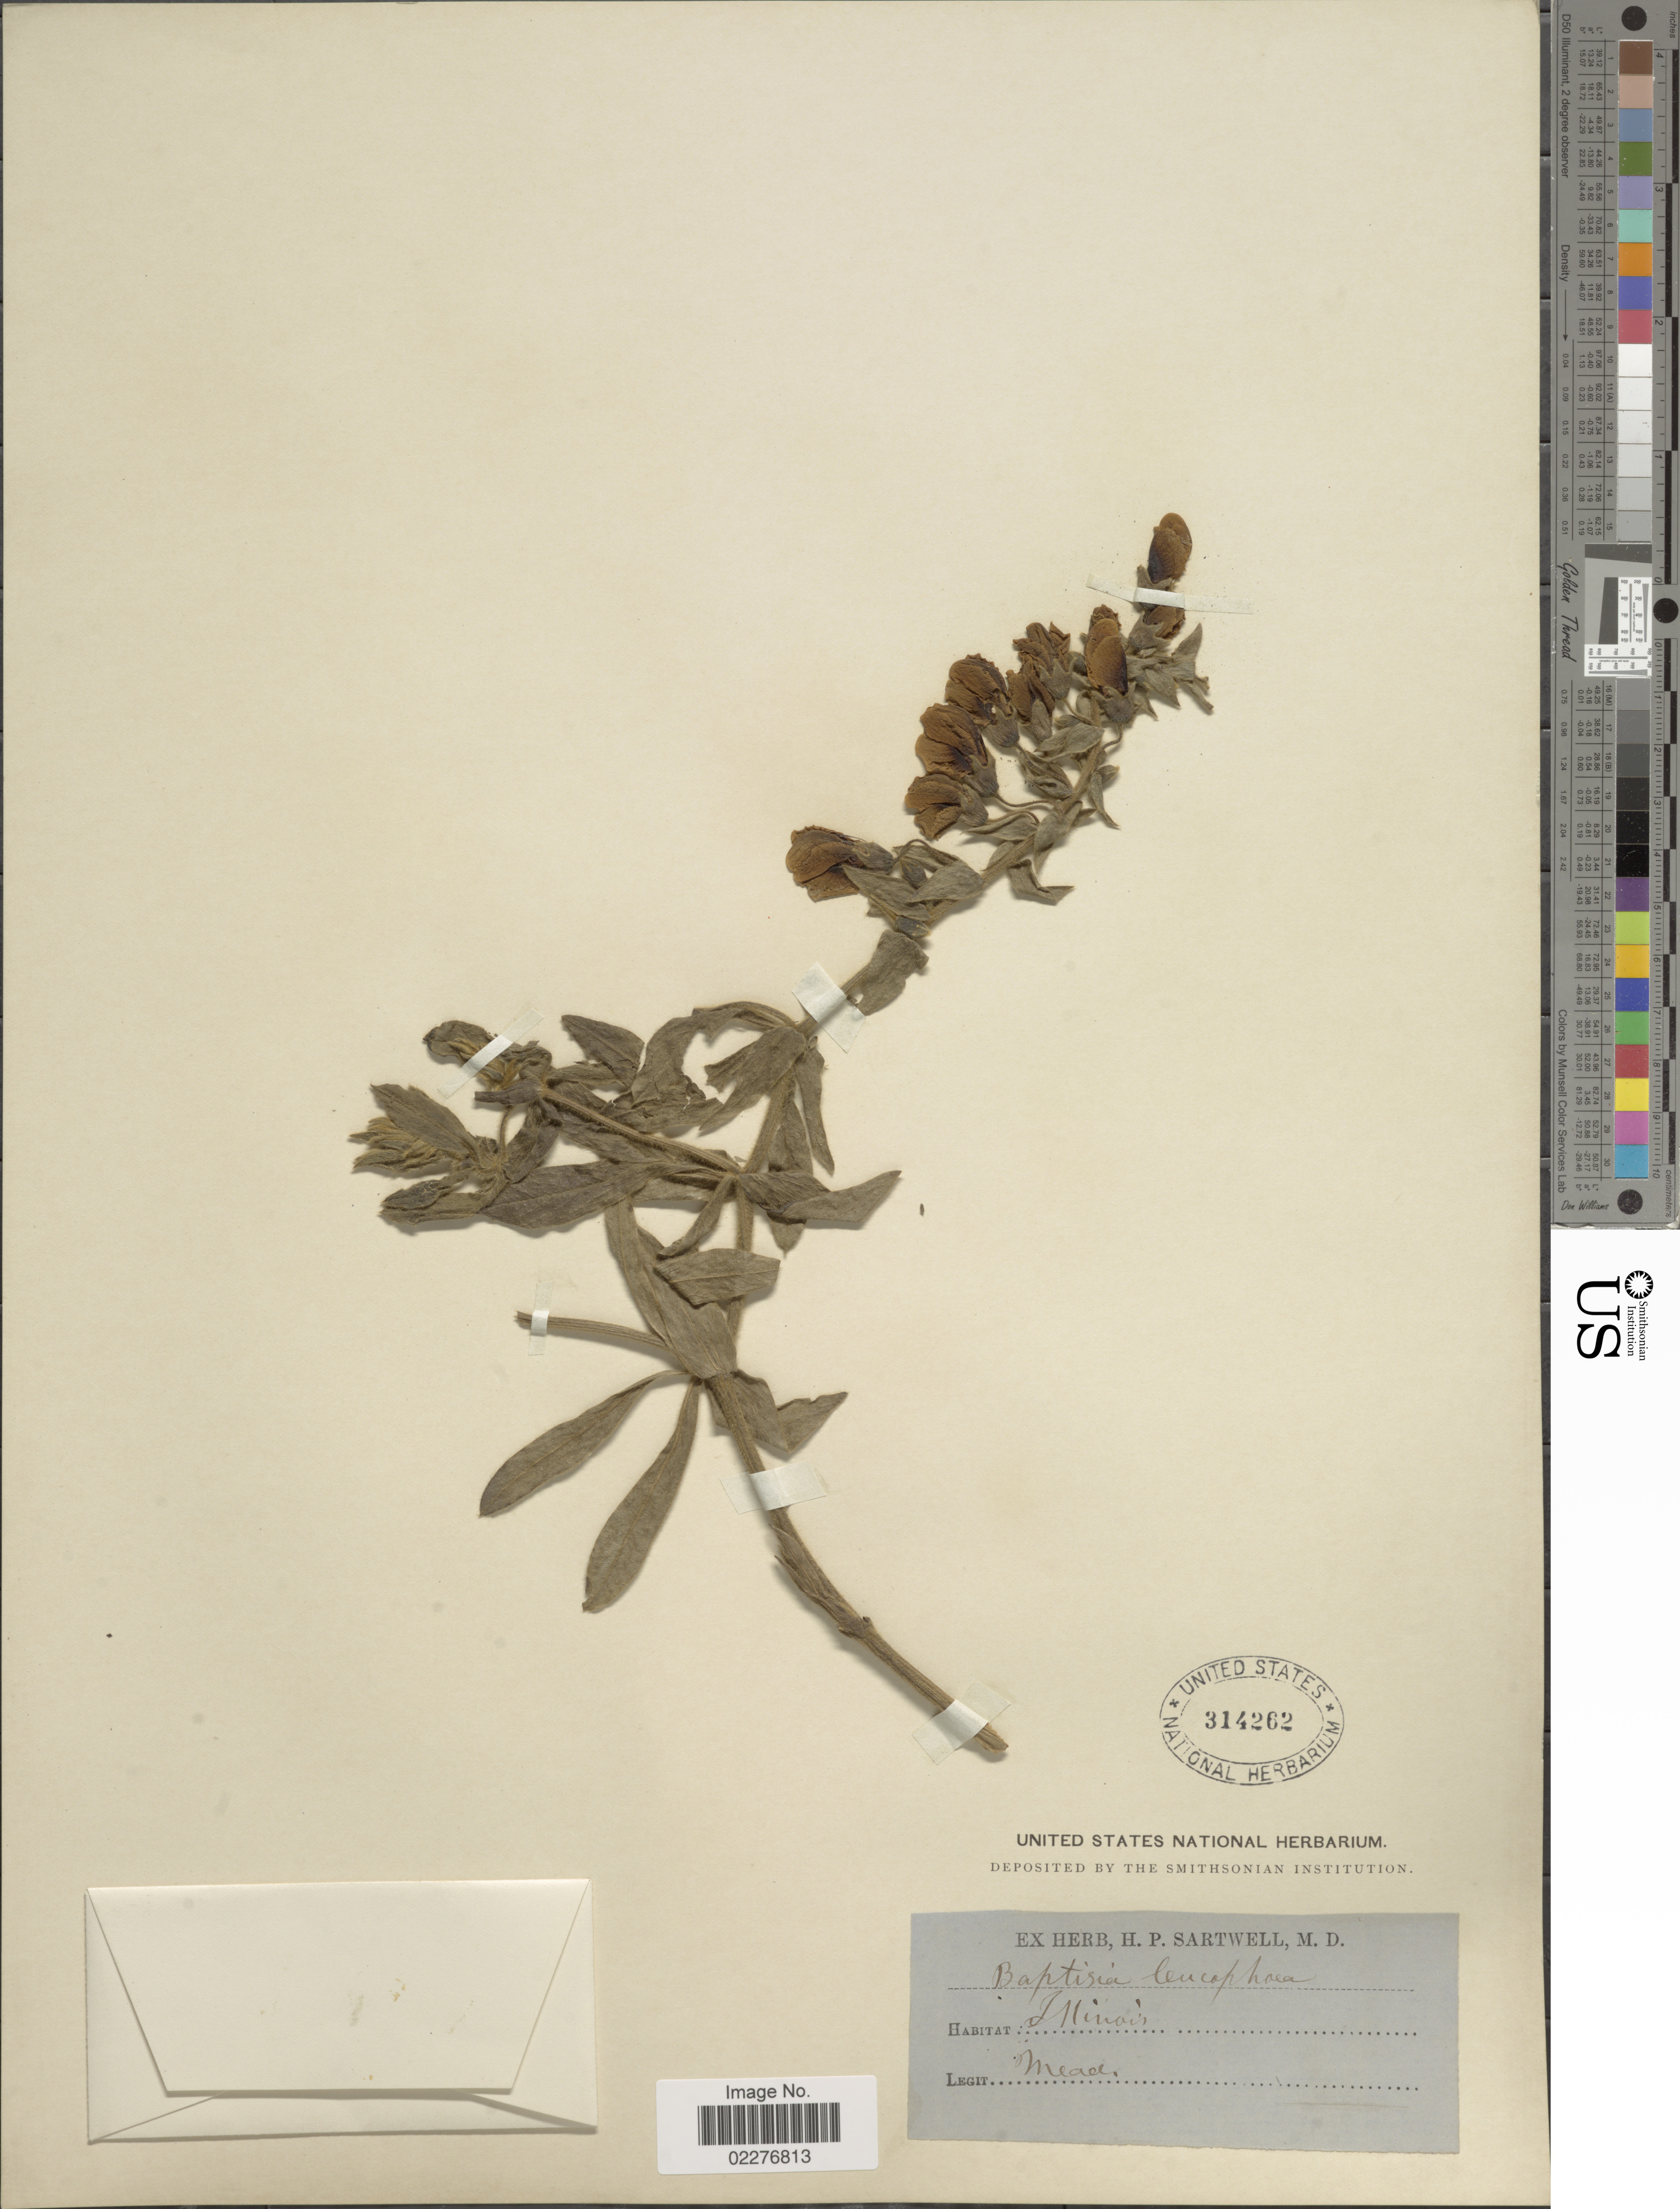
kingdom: Plantae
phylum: Tracheophyta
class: Magnoliopsida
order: Fabales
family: Fabaceae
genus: Baptisia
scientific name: Baptisia leucophaea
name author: Nutt.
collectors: -. Mead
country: United States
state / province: Illinois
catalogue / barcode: US 314262